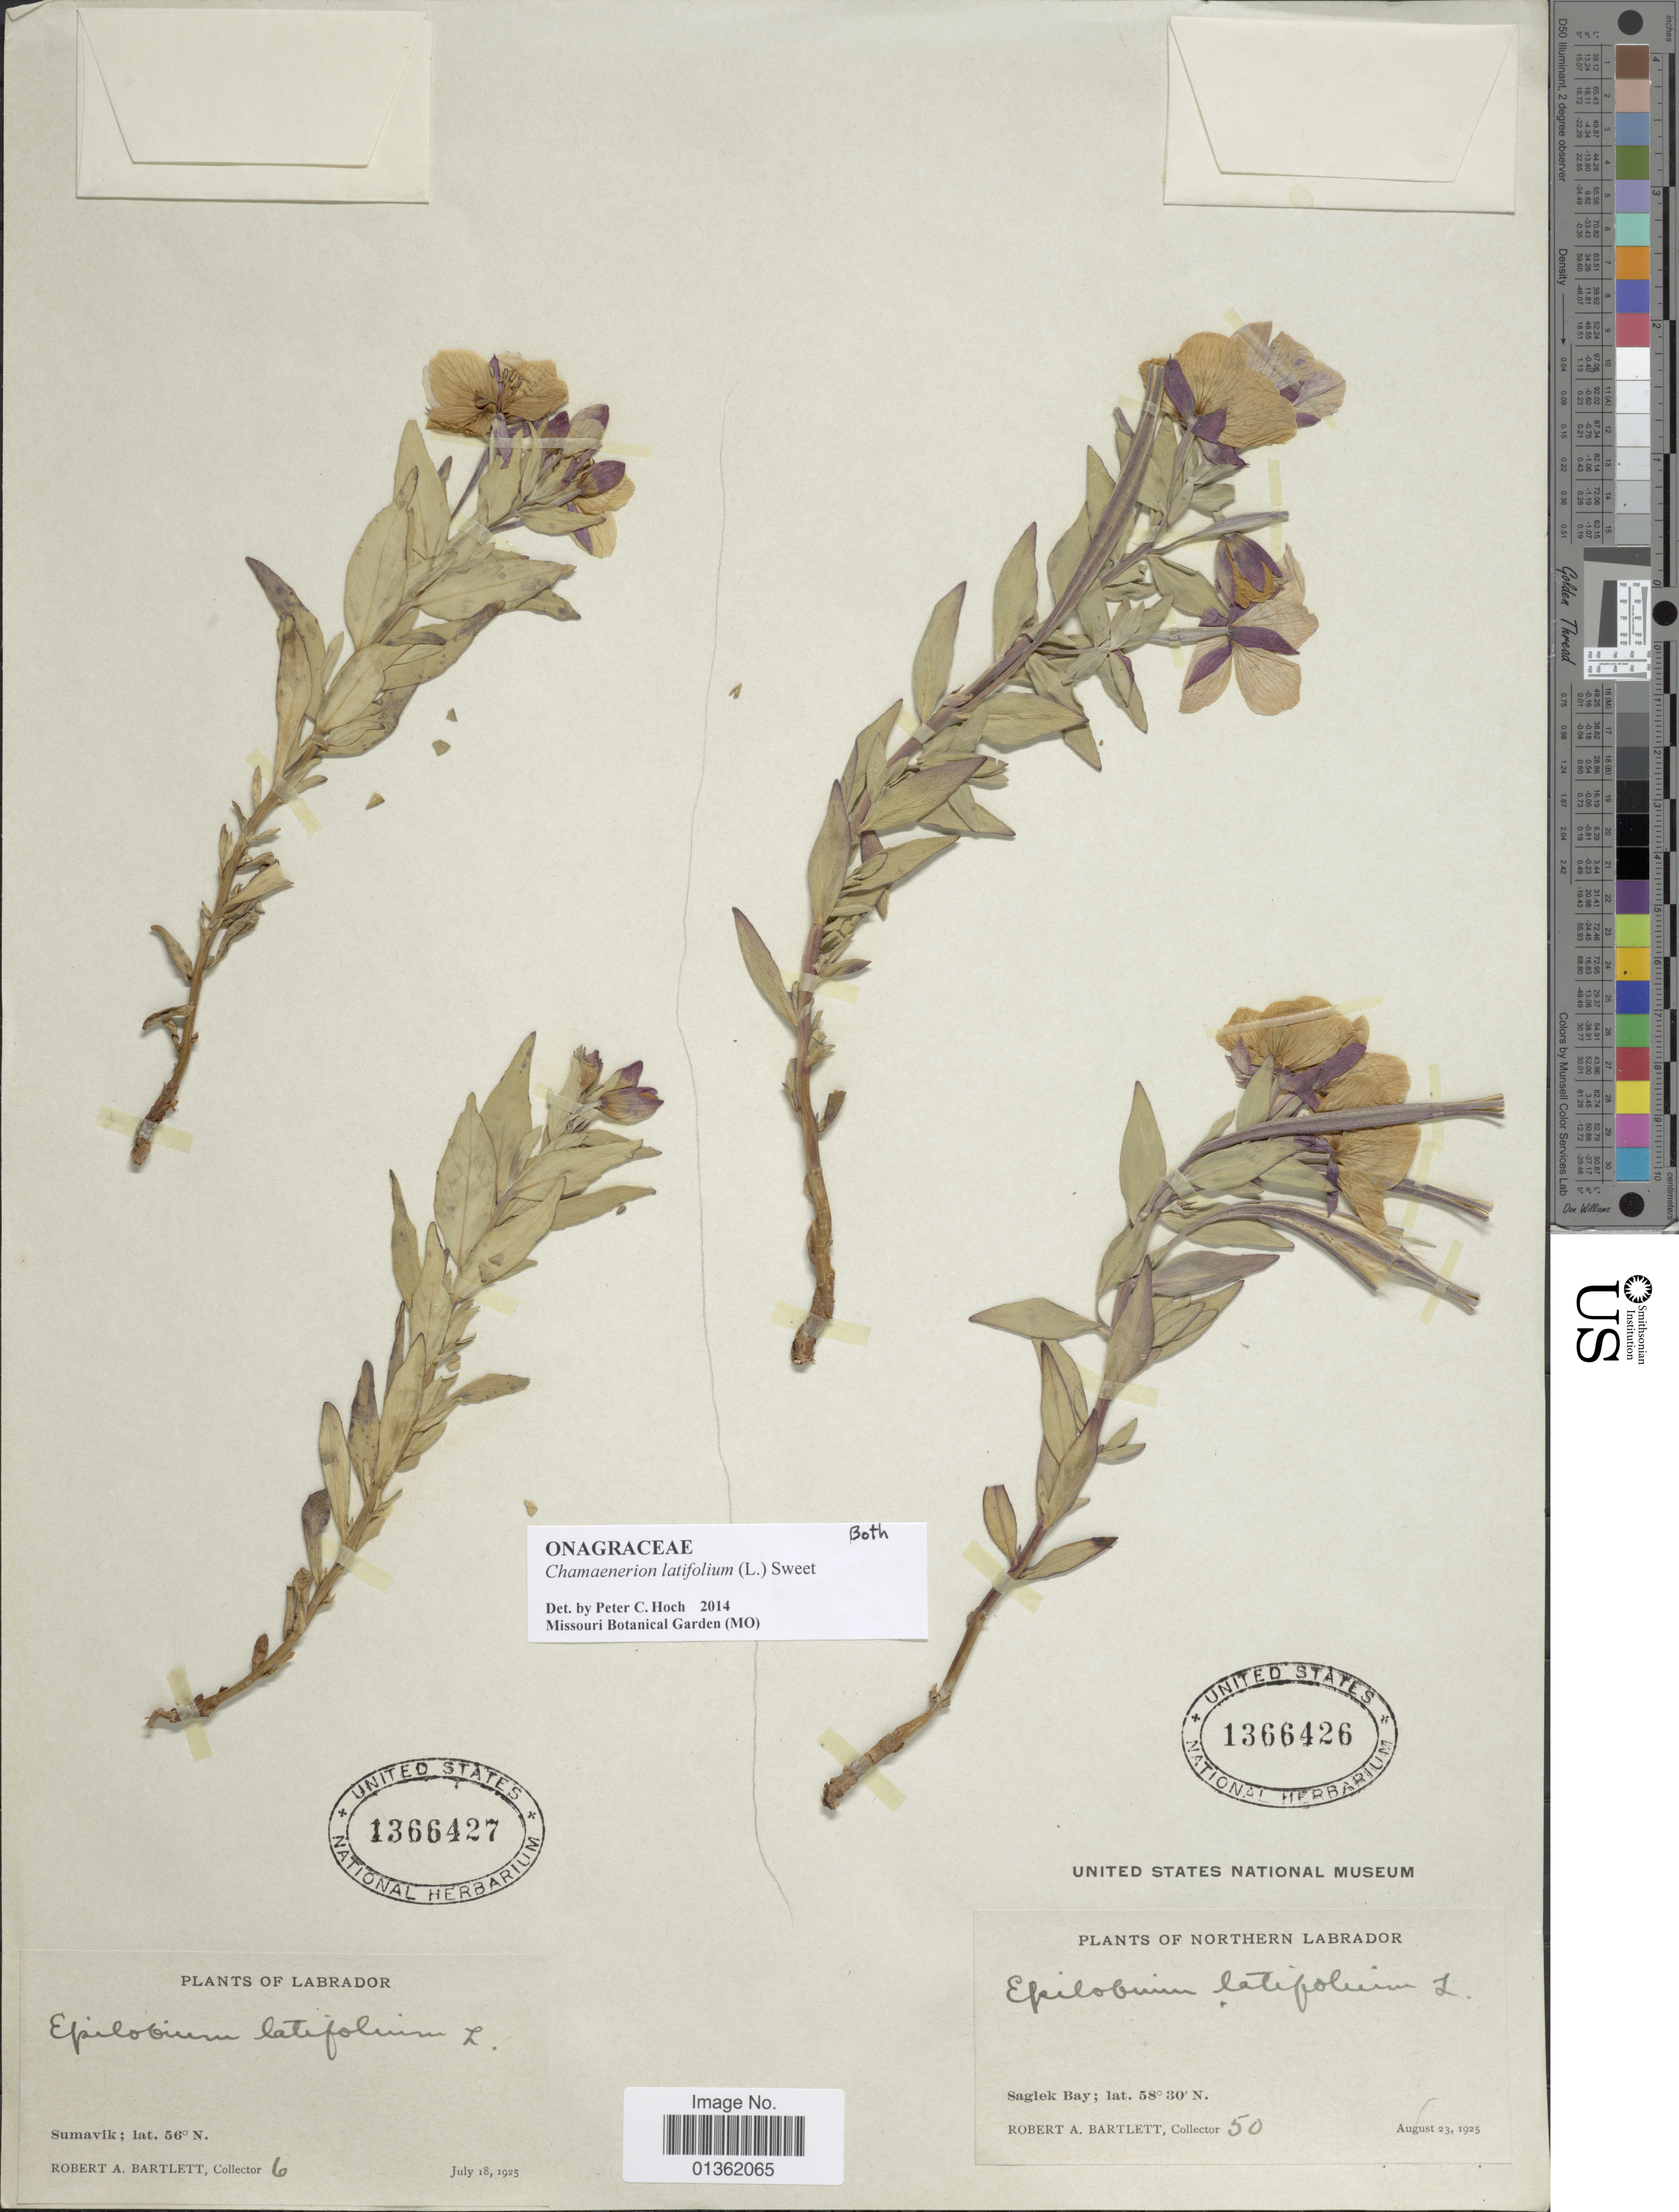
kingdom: Plantae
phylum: Tracheophyta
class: Magnoliopsida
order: Myrtales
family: Onagraceae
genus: Chamaenerion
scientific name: Chamaenerion latifolium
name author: (L.) Th. Fr. & Lange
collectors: R. A. Bartlett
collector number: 50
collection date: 1925-08-23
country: Canada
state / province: Newfoundland and Labrador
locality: Northern Labrador. Saglek Bay.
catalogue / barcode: US 1366426